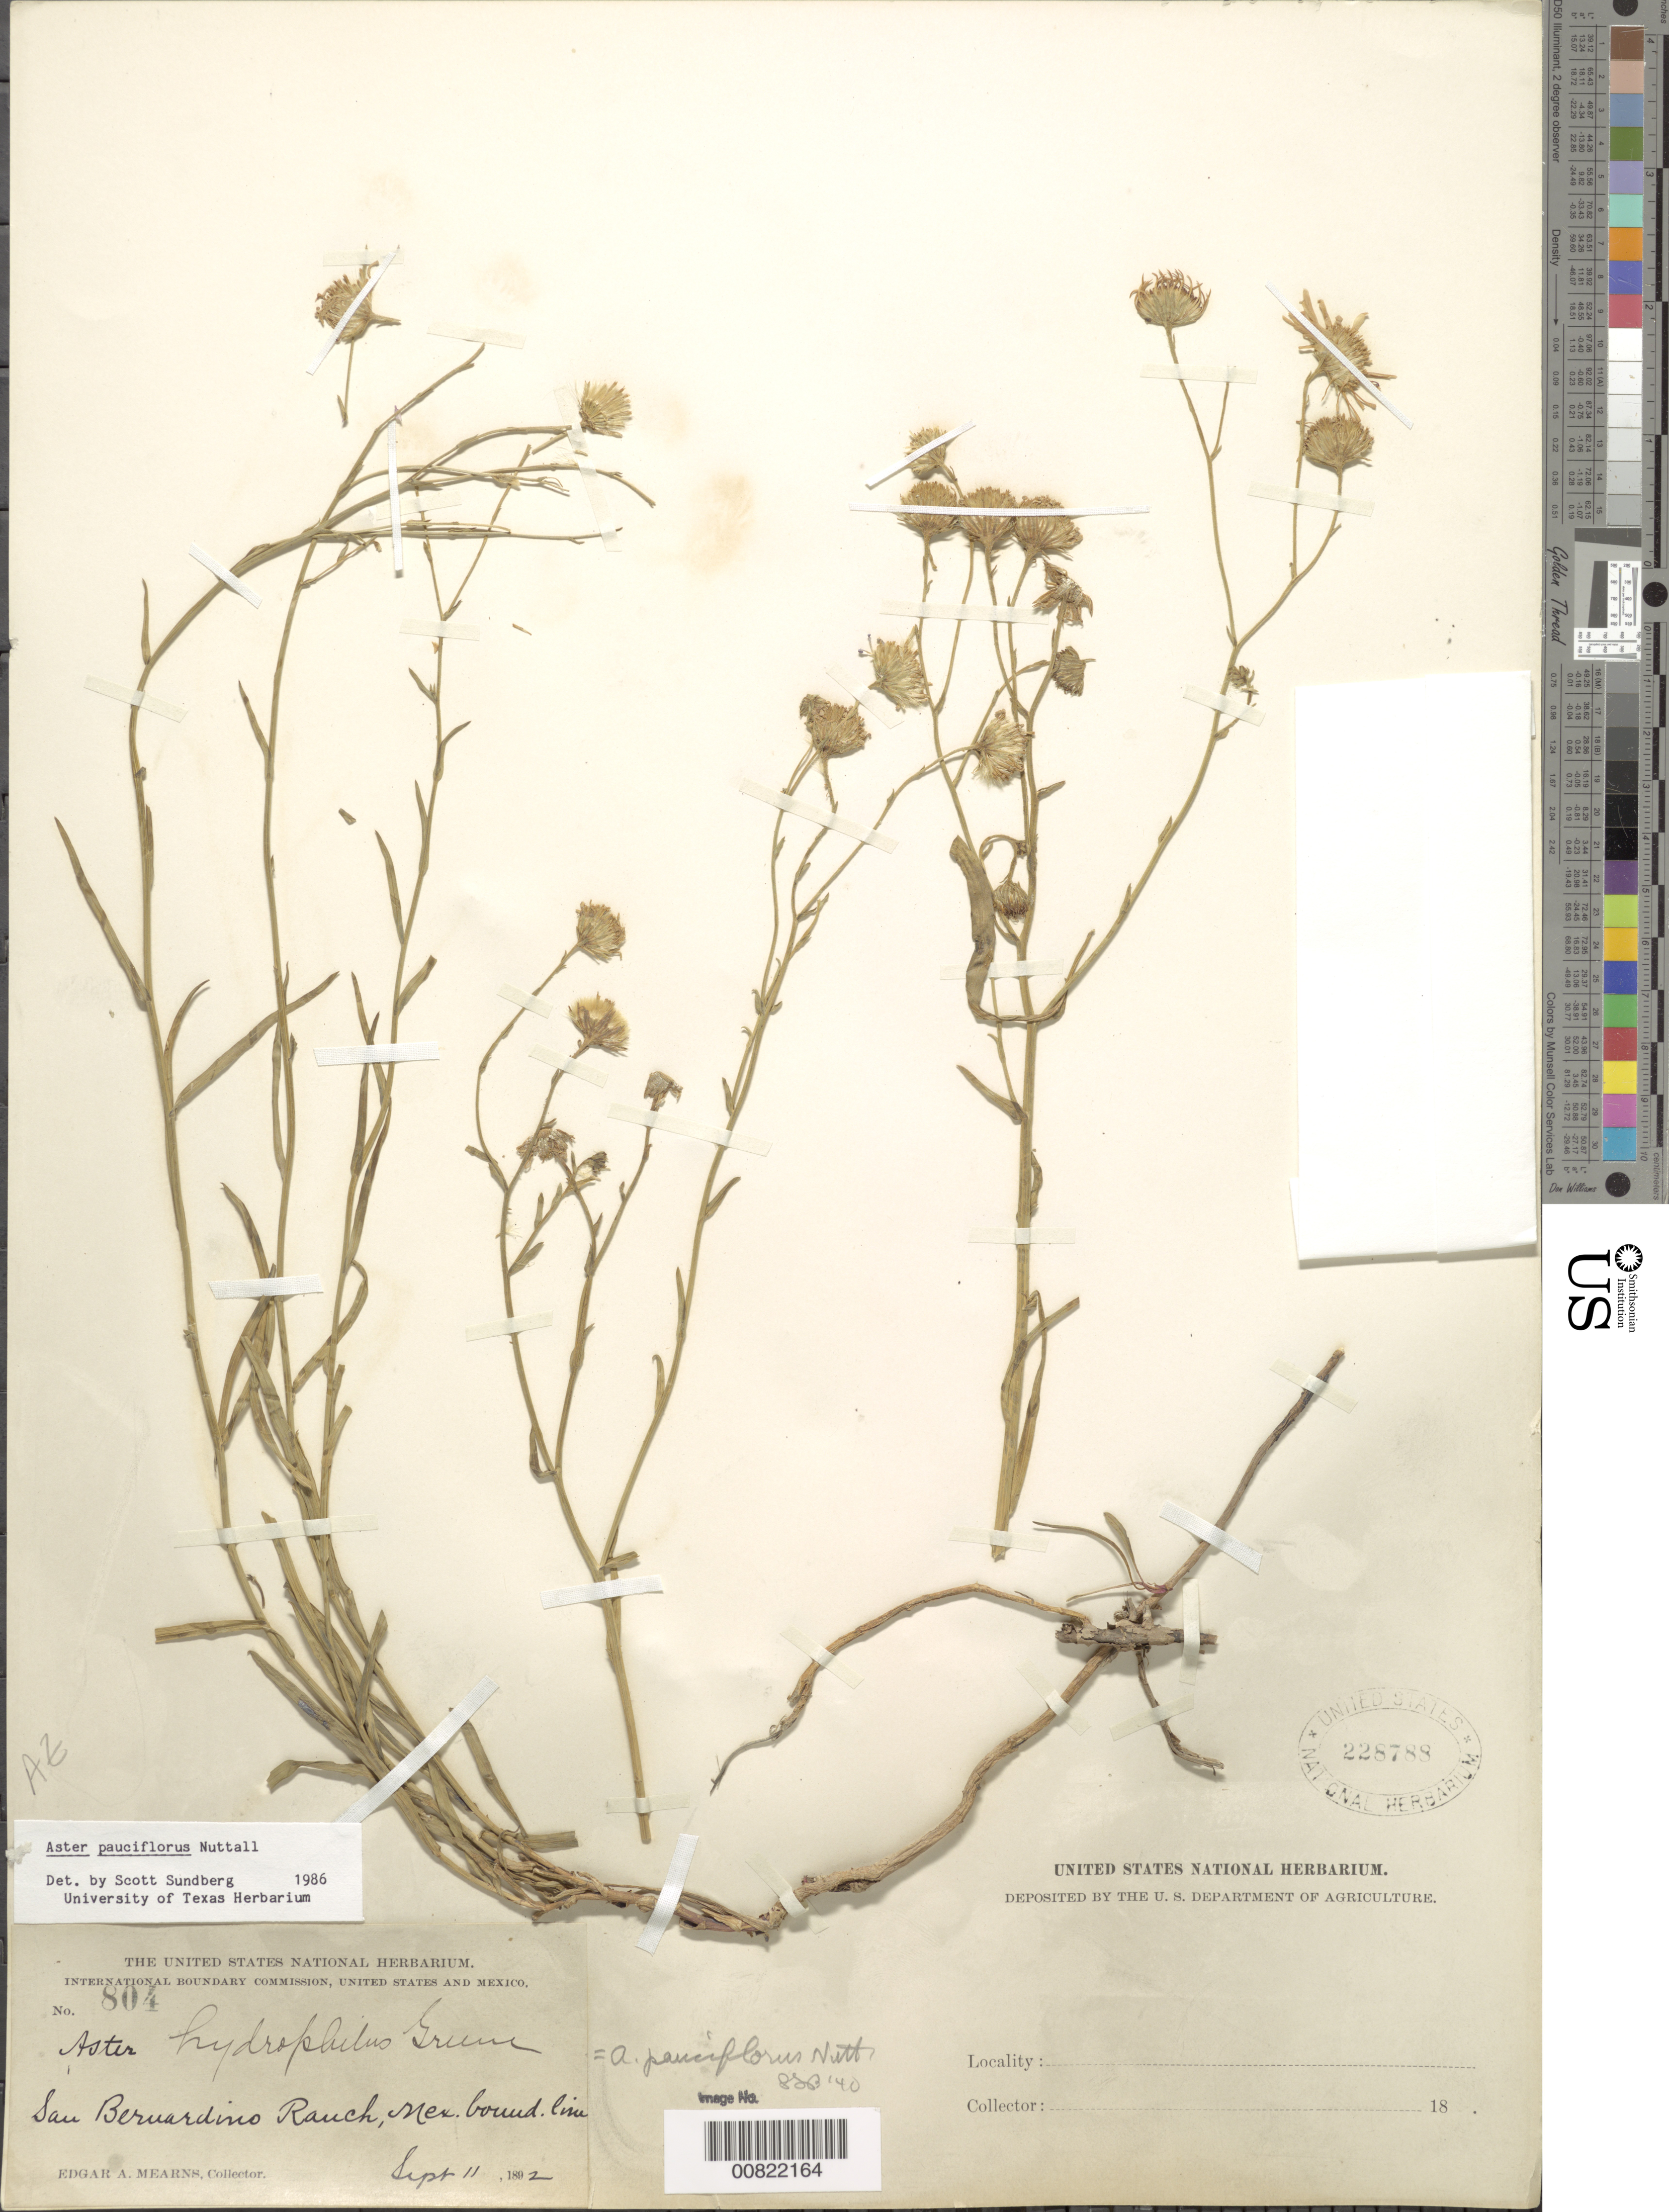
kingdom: Plantae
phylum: Tracheophyta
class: Magnoliopsida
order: Asterales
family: Asteraceae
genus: Almutaster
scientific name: Almutaster pauciflorus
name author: (Nutt.) Á. Löve & D. Löve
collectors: E. A. Mearns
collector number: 804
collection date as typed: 11 Sep 1892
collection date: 1892-09-11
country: United States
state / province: Arizona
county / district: Cochise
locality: San Bernardino Ranch, Mexican Boundary Line.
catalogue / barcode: US 228788